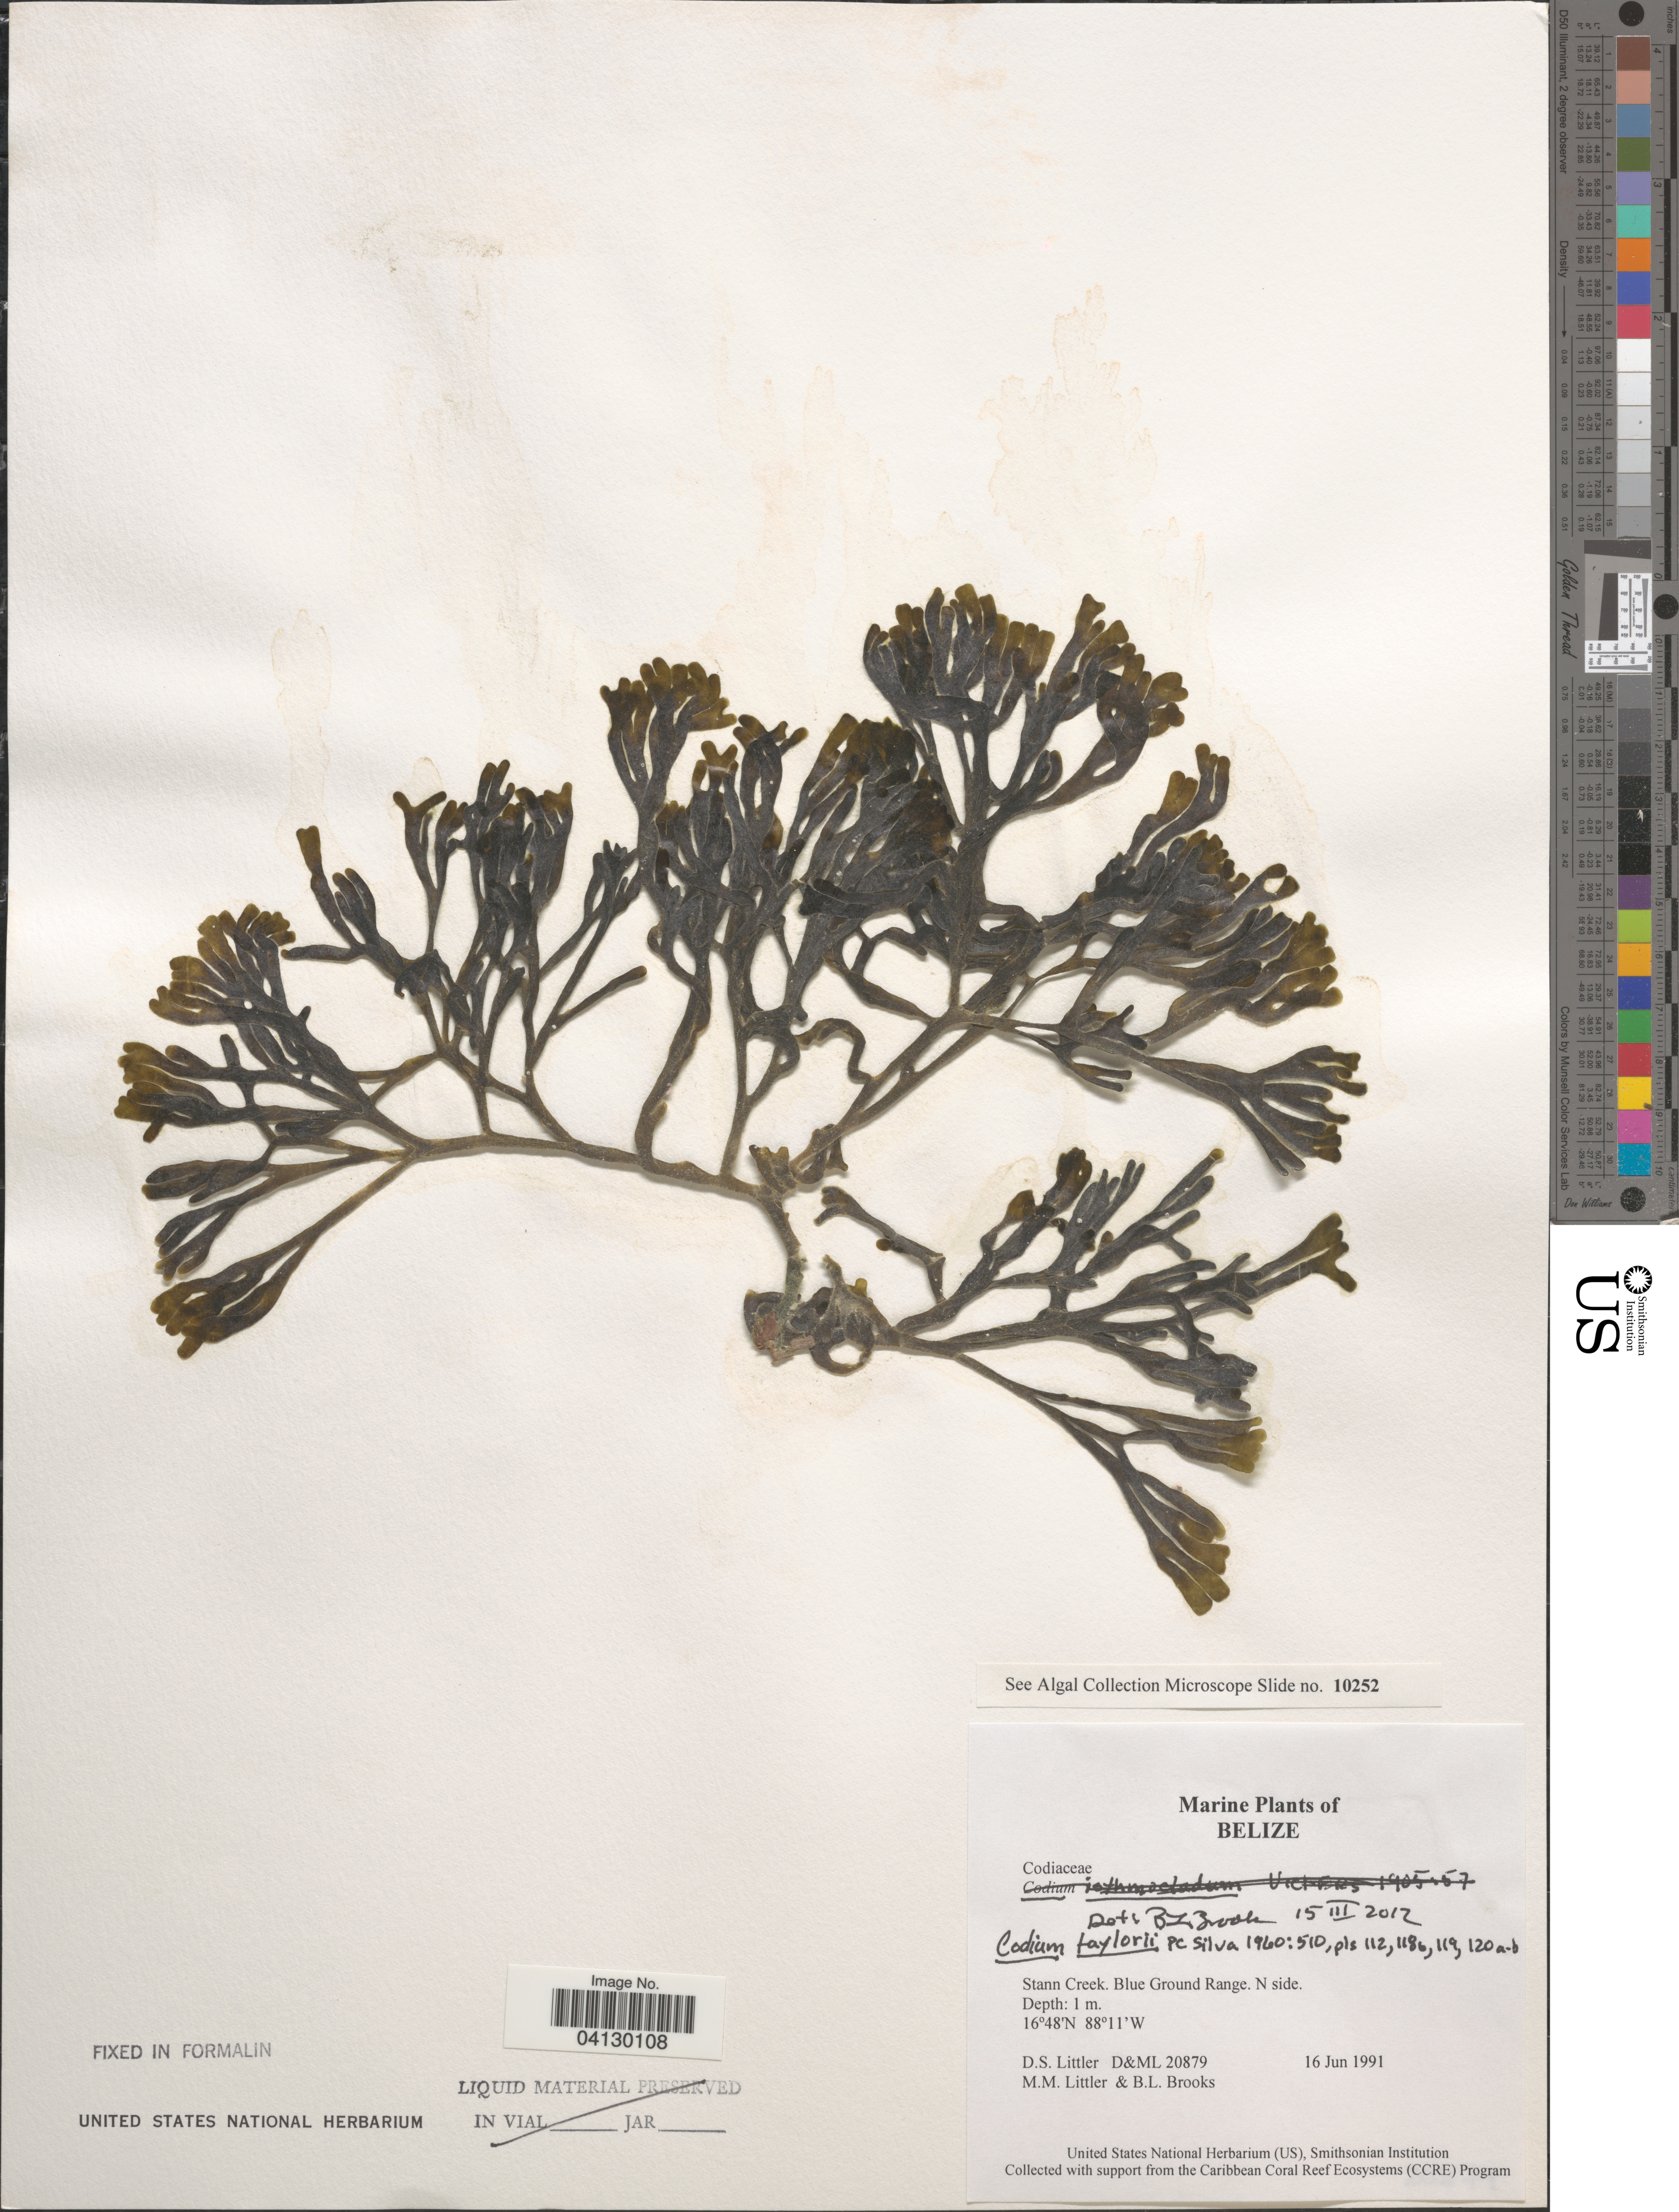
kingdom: Plantae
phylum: Chlorophyta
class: Ulvophyceae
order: Bryopsidales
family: Codiaceae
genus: Codium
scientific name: Codium taylorii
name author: P.C. Silva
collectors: D. S. Littler & B. Brooks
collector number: D&ML 20879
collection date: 1991-06-16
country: Belize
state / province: Stann Creek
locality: Blue Ground Range. N side.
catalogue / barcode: US 328859